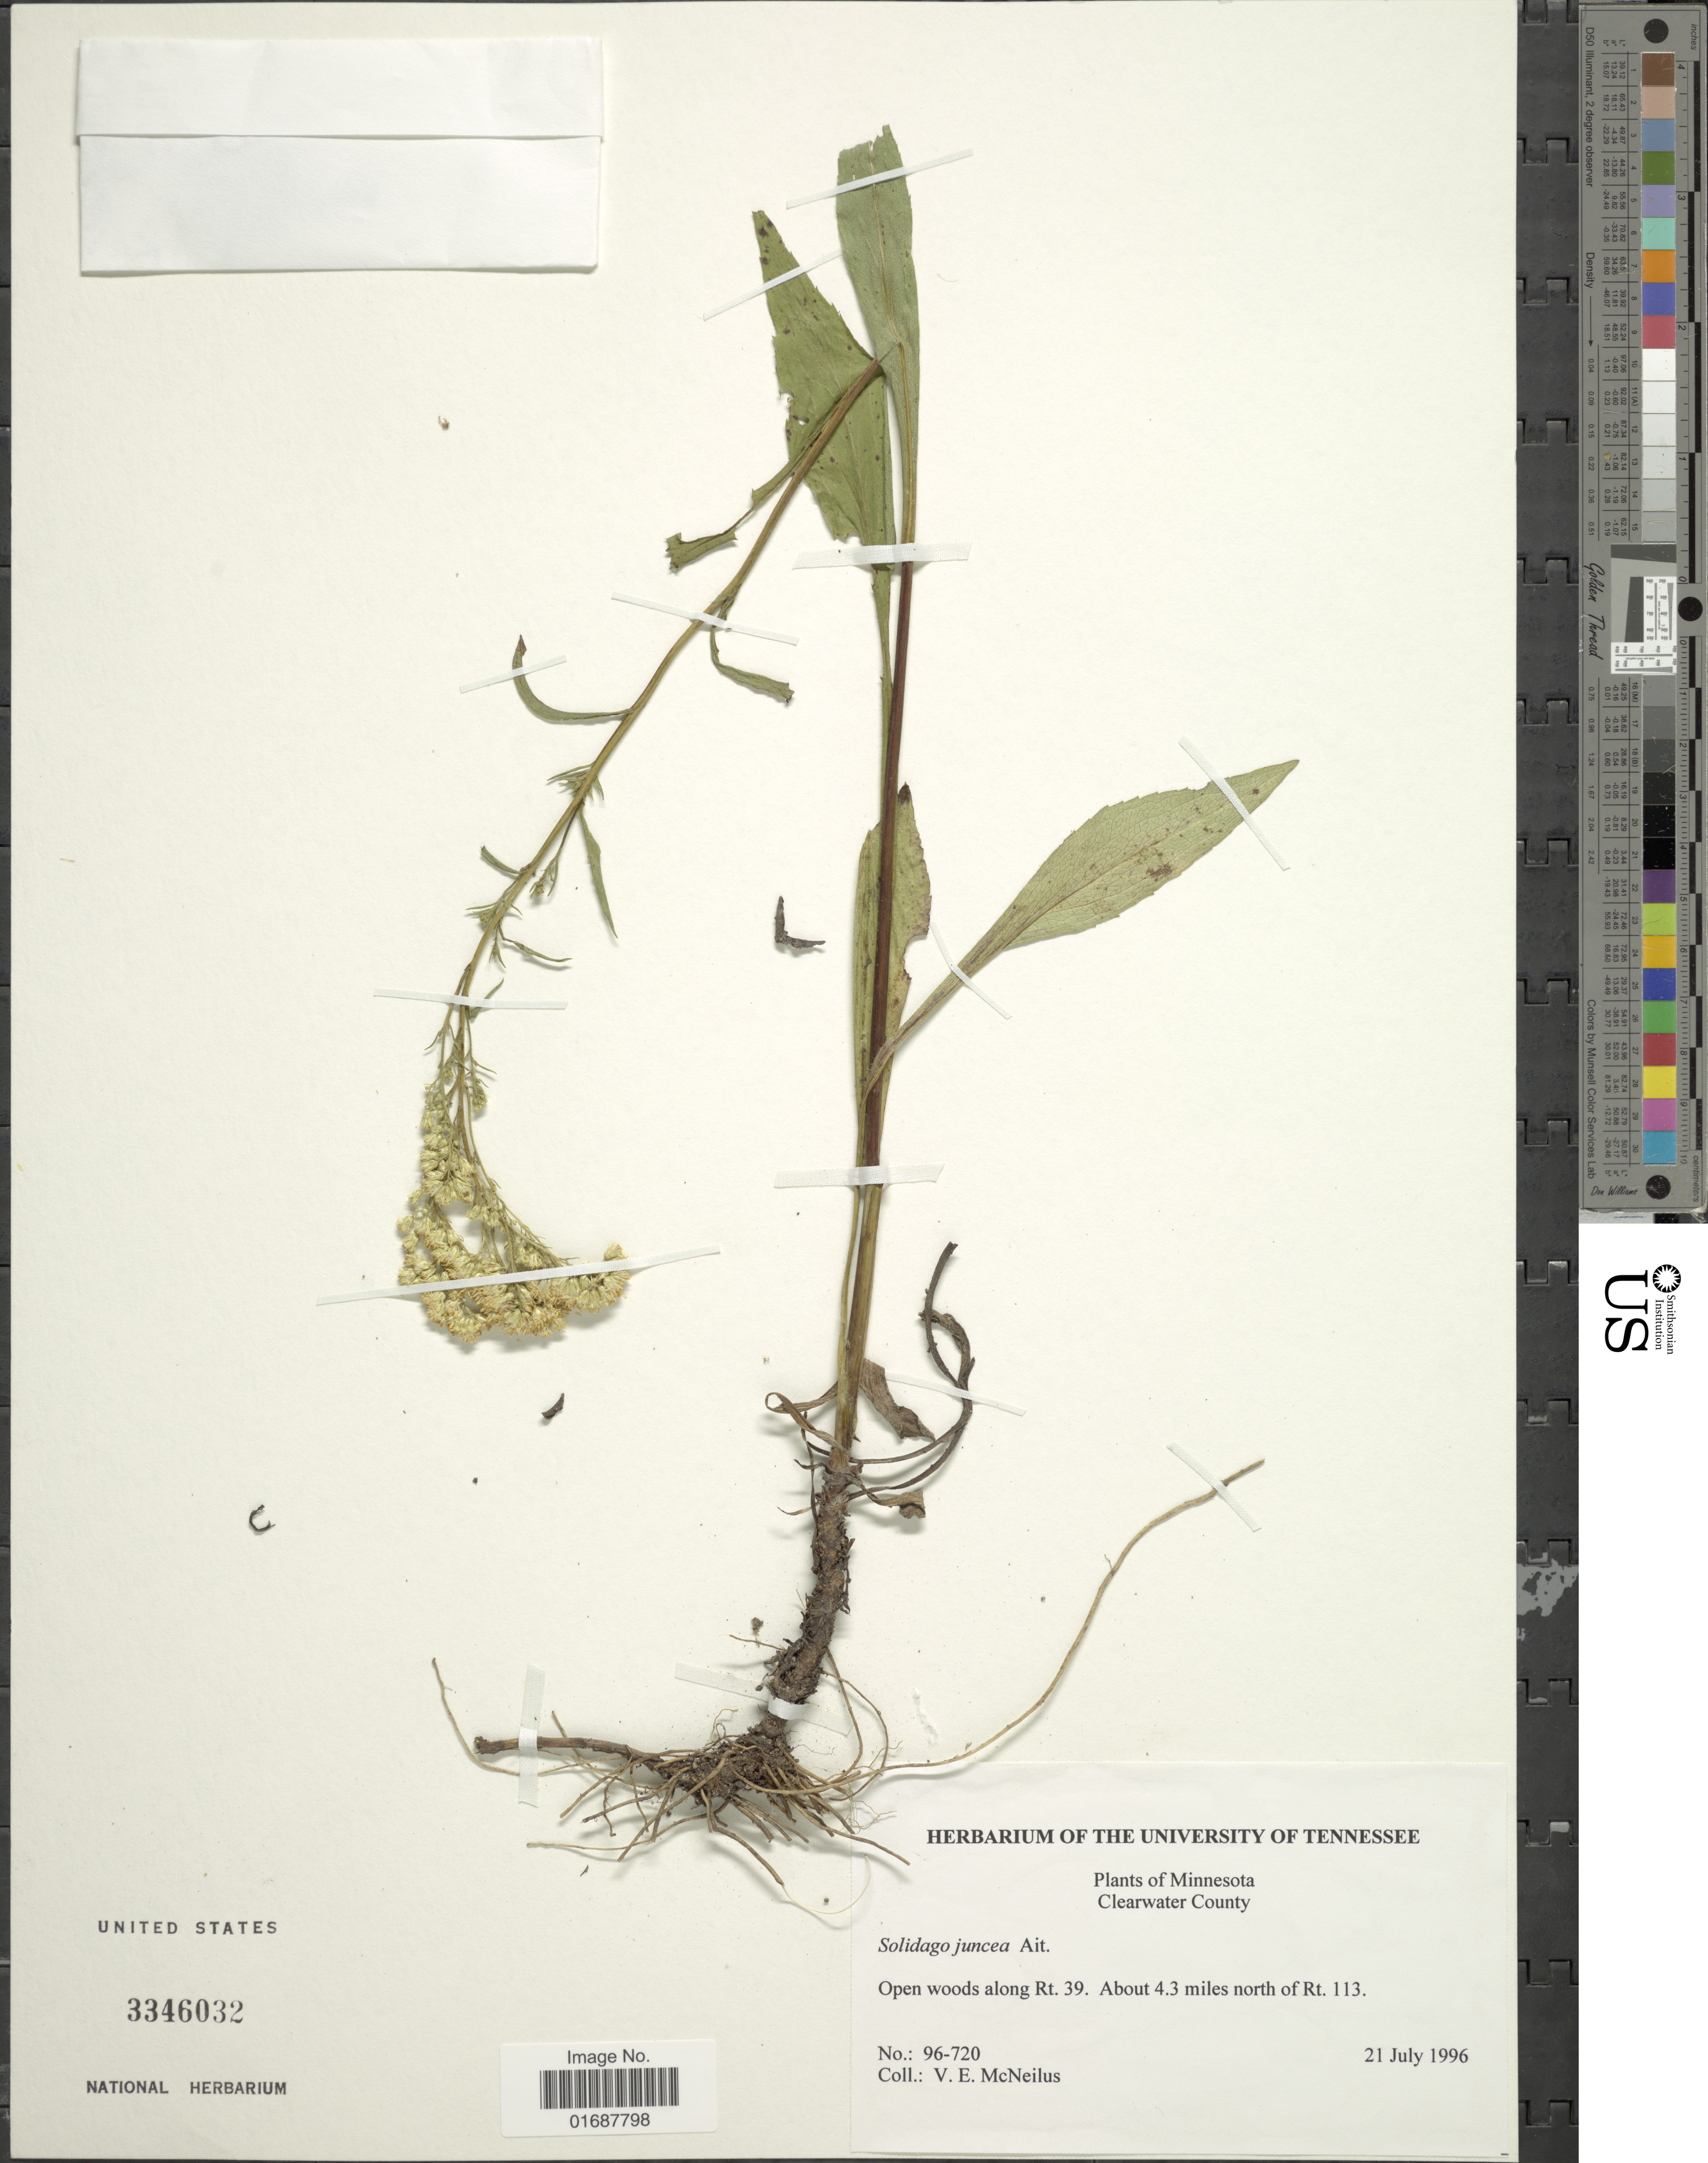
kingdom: Plantae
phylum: Tracheophyta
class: Magnoliopsida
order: Asterales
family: Asteraceae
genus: Solidago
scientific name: Solidago juncea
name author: Aiton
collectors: V. Mcneilus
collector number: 96-720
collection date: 1996-07-21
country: United States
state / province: Minnesota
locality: Clearwater County. Open woods along Rt. 39. About 4.3 miles north of Rt. 113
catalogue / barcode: US 3346032